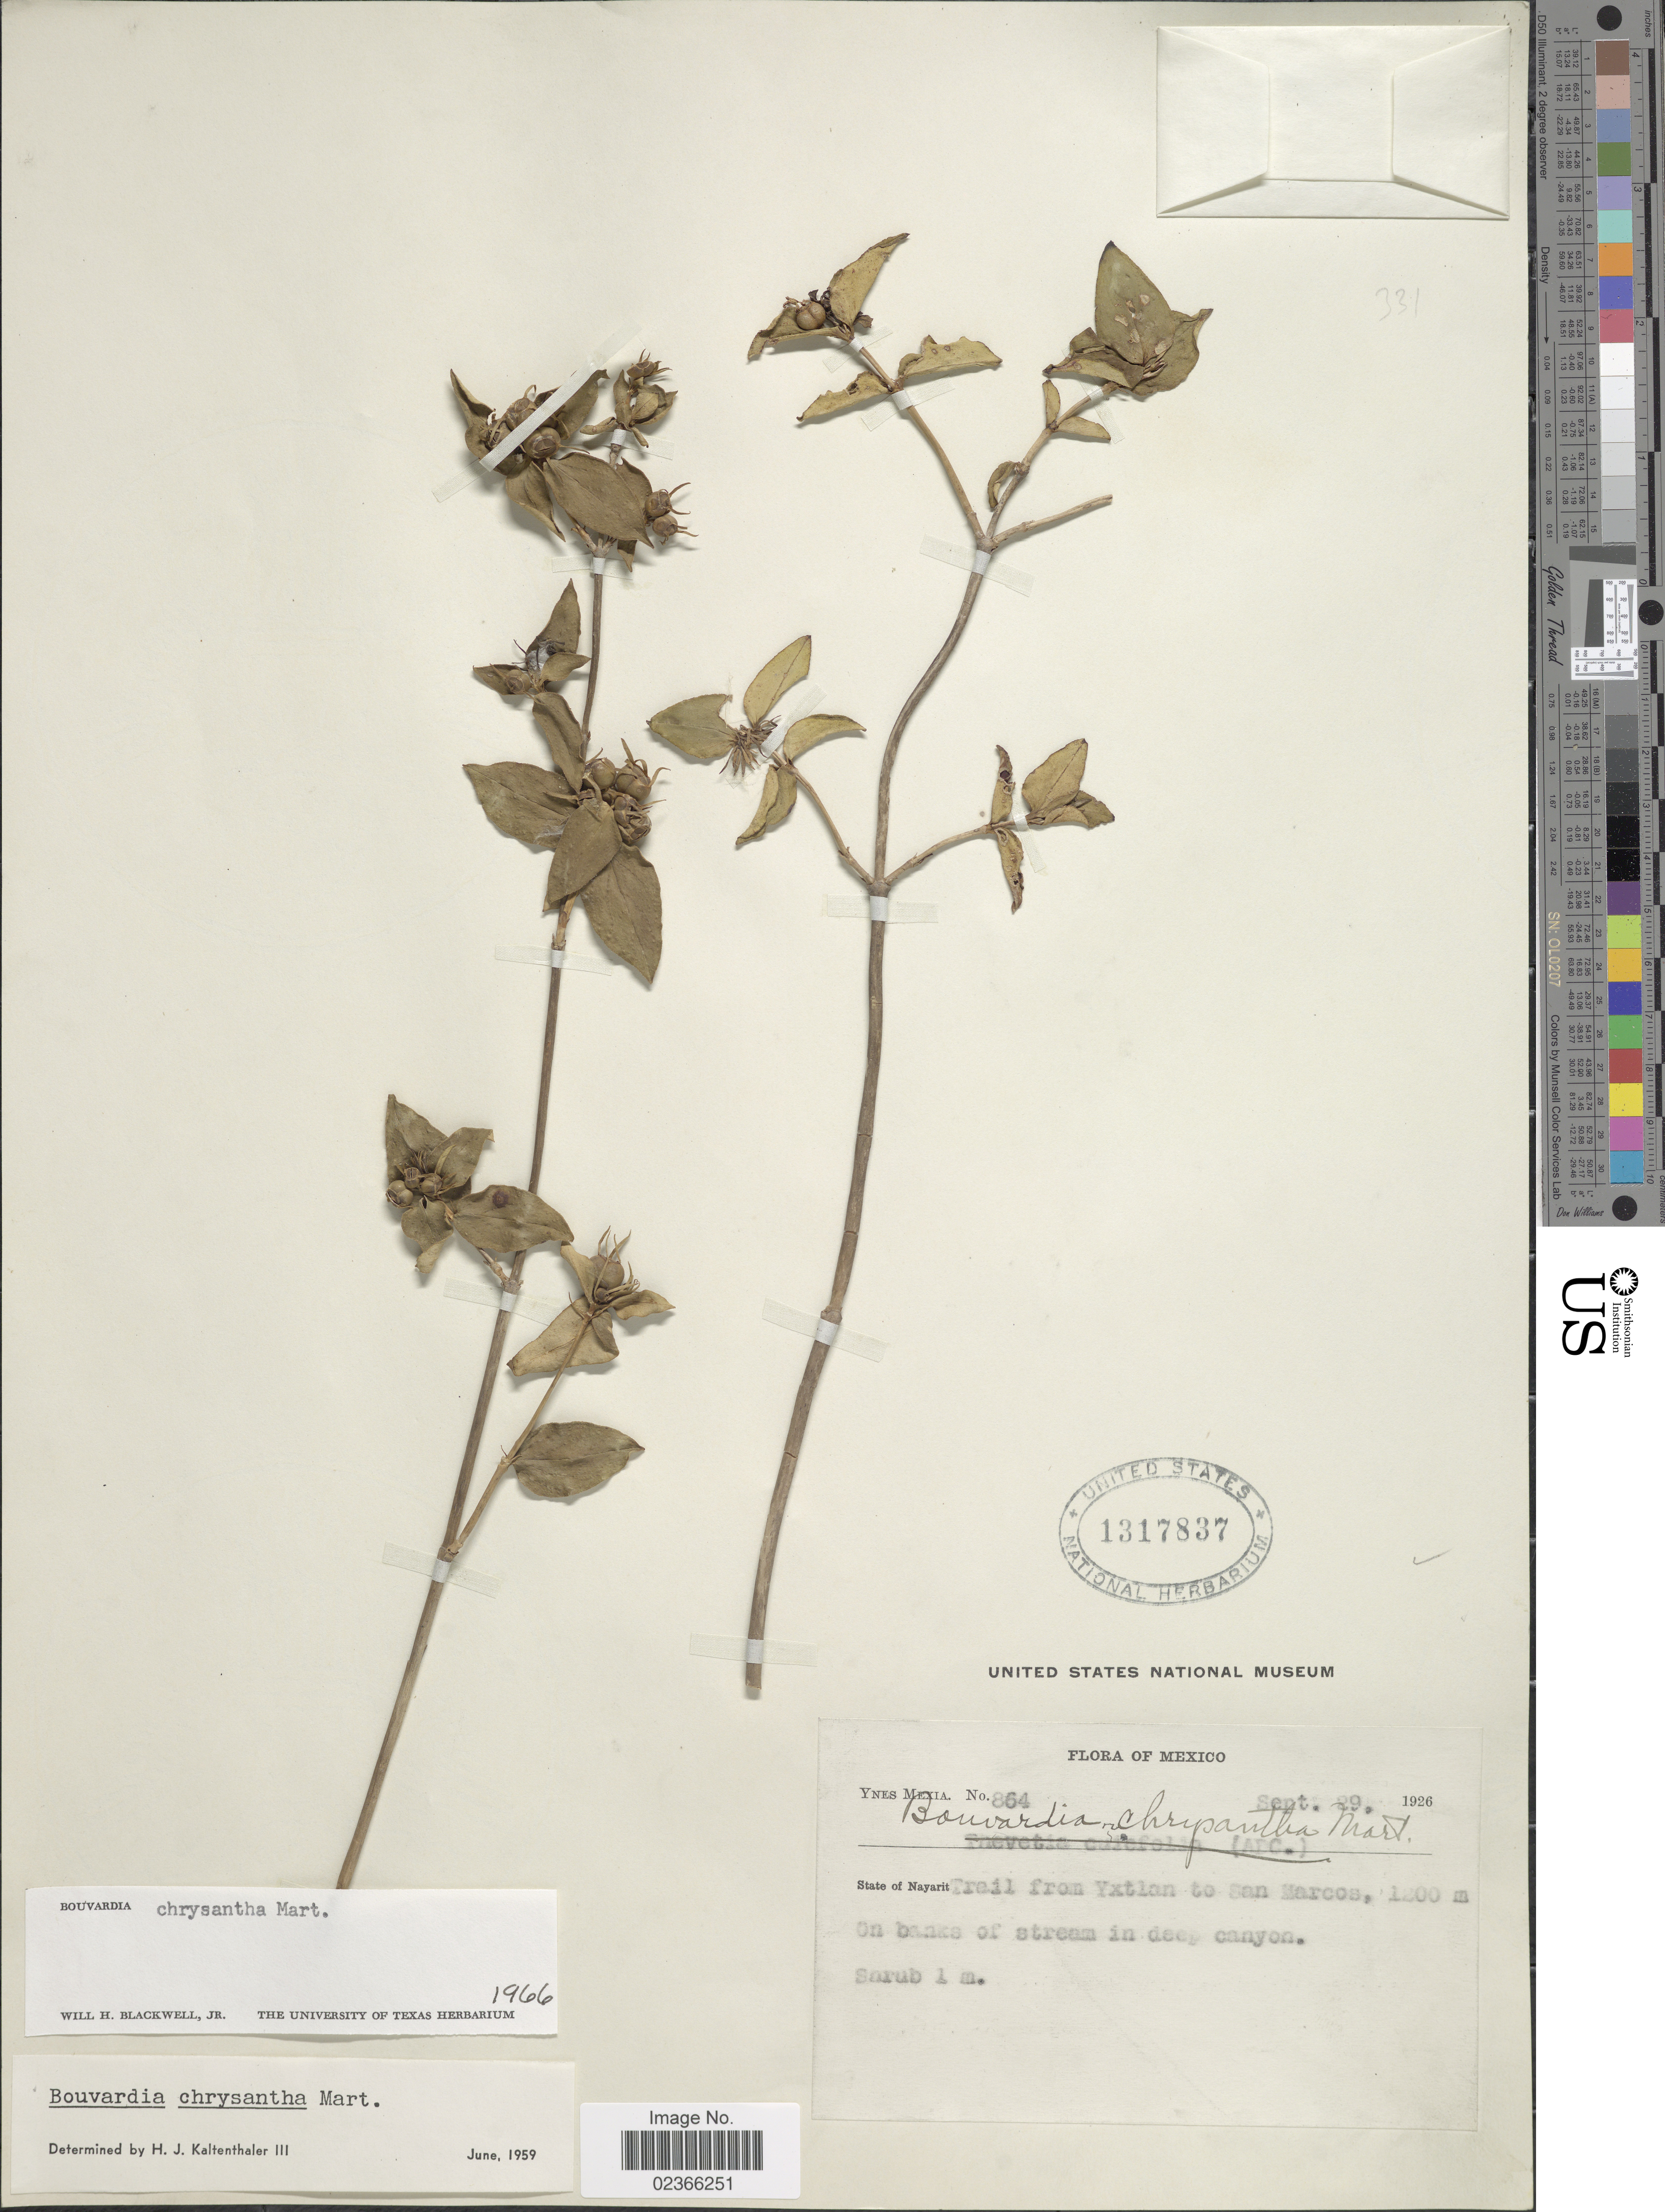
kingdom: Plantae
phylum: Tracheophyta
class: Magnoliopsida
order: Gentianales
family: Rubiaceae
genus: Bouvardia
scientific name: Bouvardia chrysantha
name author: Mart.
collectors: Y. Mexia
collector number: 864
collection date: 1926-09-29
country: Mexico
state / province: Nayarit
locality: State of Nayarit, Trail from Yxtlan to San Marcos, On banks of stream in deep canyon.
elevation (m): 1200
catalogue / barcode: US 1317837